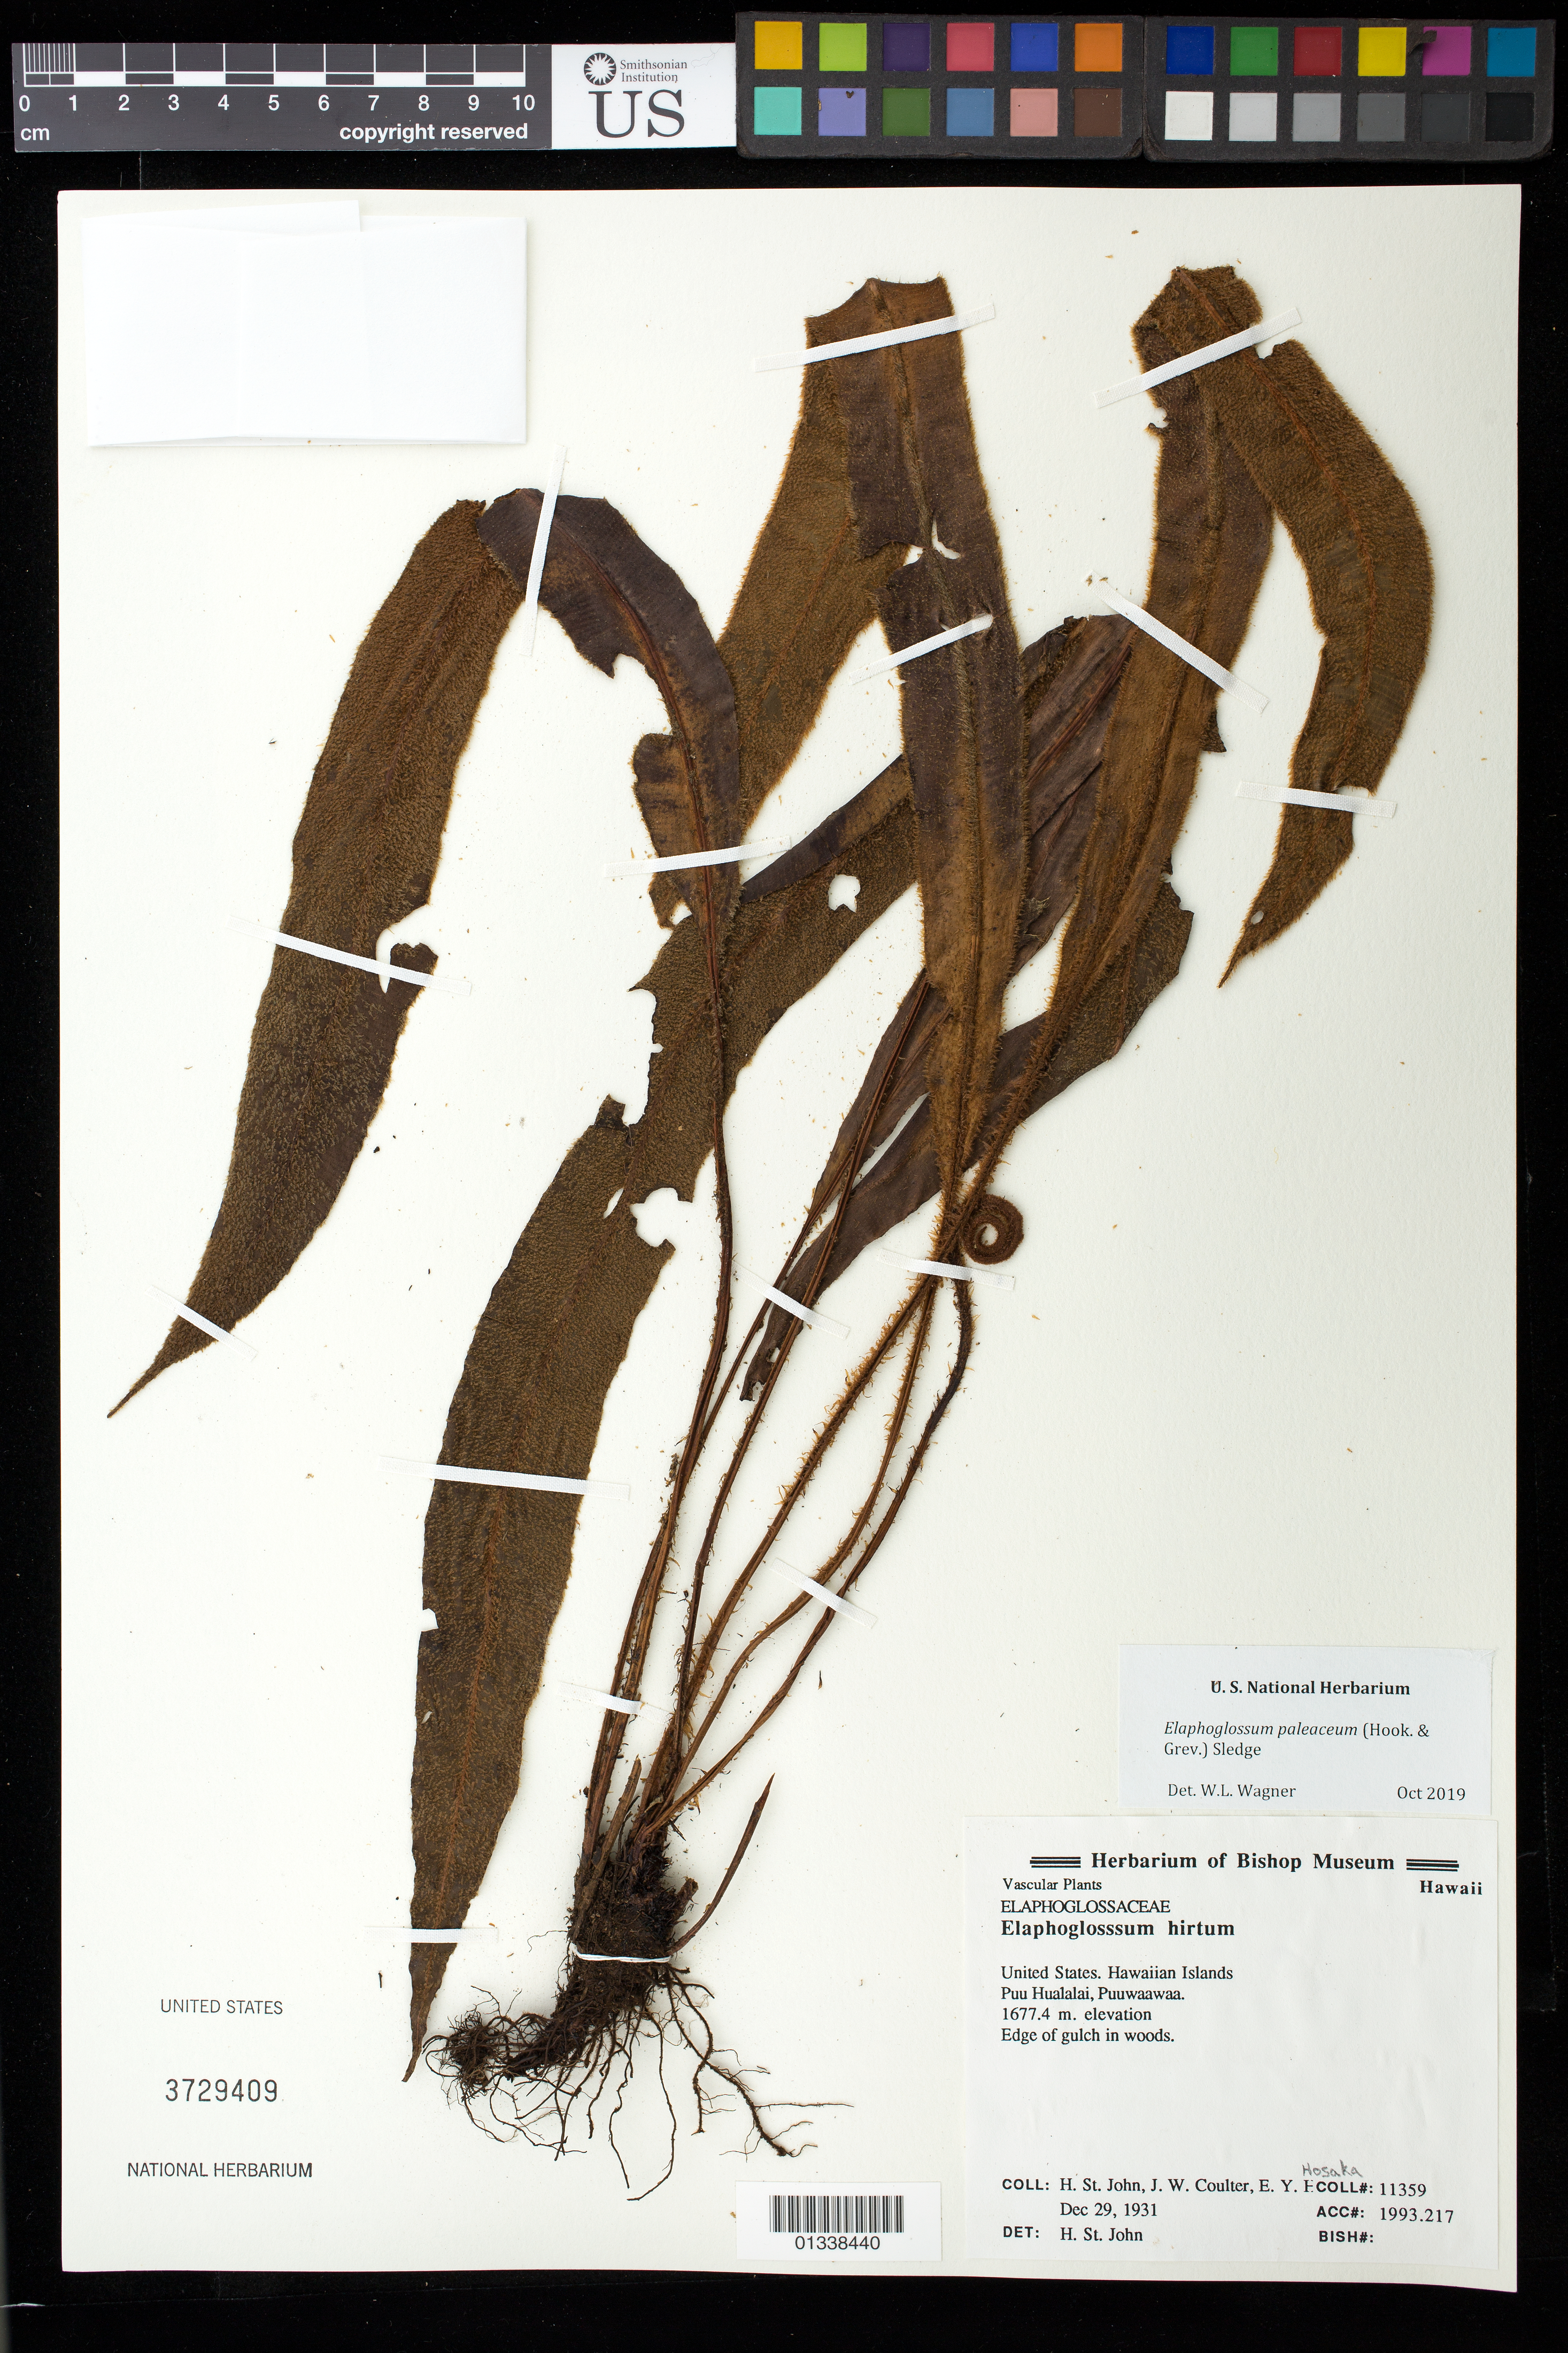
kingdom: Plantae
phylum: Tracheophyta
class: Polypodiopsida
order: Polypodiales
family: Dryopteridaceae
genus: Elaphoglossum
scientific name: Elaphoglossum paleaceum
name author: (Hook. & Grev.) Sledge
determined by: Wagner, W. L., (BOT), Smithsonian Institution - National Museum of Natural History (UNITED STATES)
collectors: H. St. John, J. W. Coulter & E. Y. Hosaka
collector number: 11359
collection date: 1931-12-29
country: United States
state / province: Hawaii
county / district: Hawaii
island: Hawaii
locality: Hawaii, Puu Hualalai, Puuwaawaa.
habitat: Edge of gulch in woods.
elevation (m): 1677.4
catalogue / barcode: US 3729409